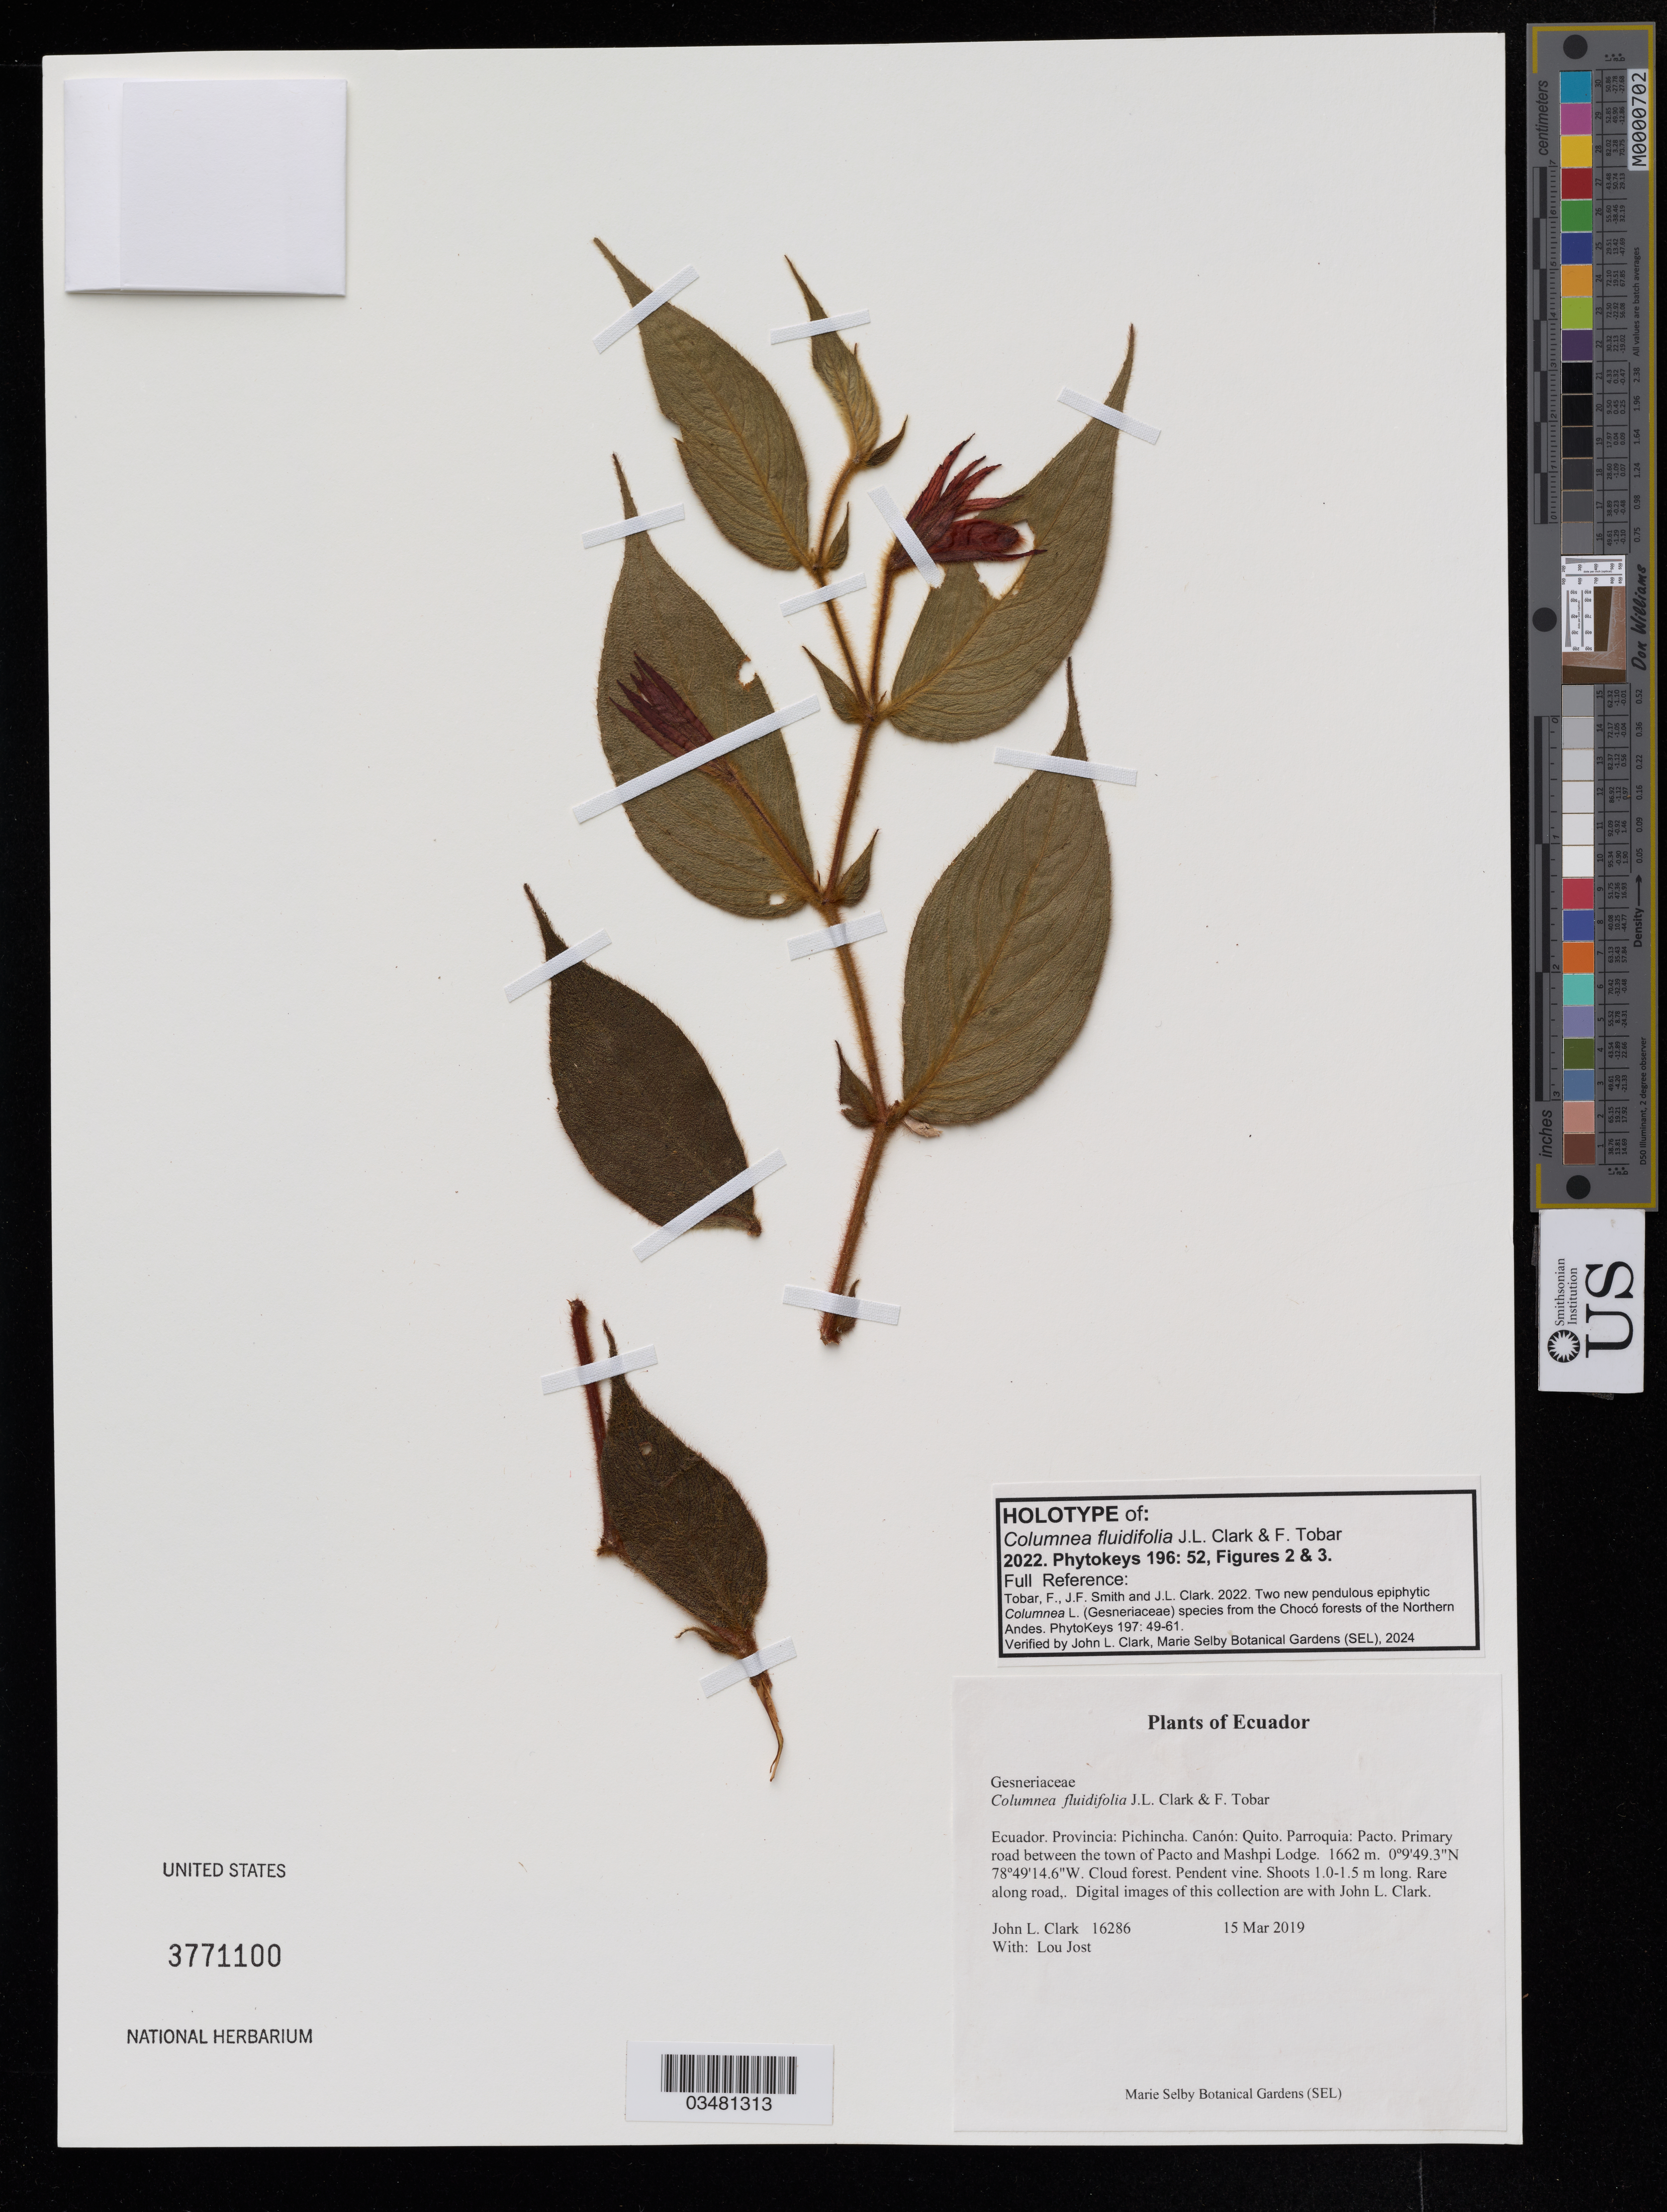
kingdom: Plantae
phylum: Tracheophyta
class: Magnoliopsida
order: Lamiales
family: Gesneriaceae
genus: Columnea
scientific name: Columnea fluidifolia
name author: J.L. Clark & Tobar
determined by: Clark, J. L., (SEL), The Marie Selby Botanical Garden (UNITED STATES)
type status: Holotype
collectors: J. L. Clark & L. Jost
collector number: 16286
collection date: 2019-03-15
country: Ecuador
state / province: Pichincha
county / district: Canton Quito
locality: Parroquia: Pacto. Primary road between the town of Pacto and Mashpi Lodge.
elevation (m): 1662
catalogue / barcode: US 3771100